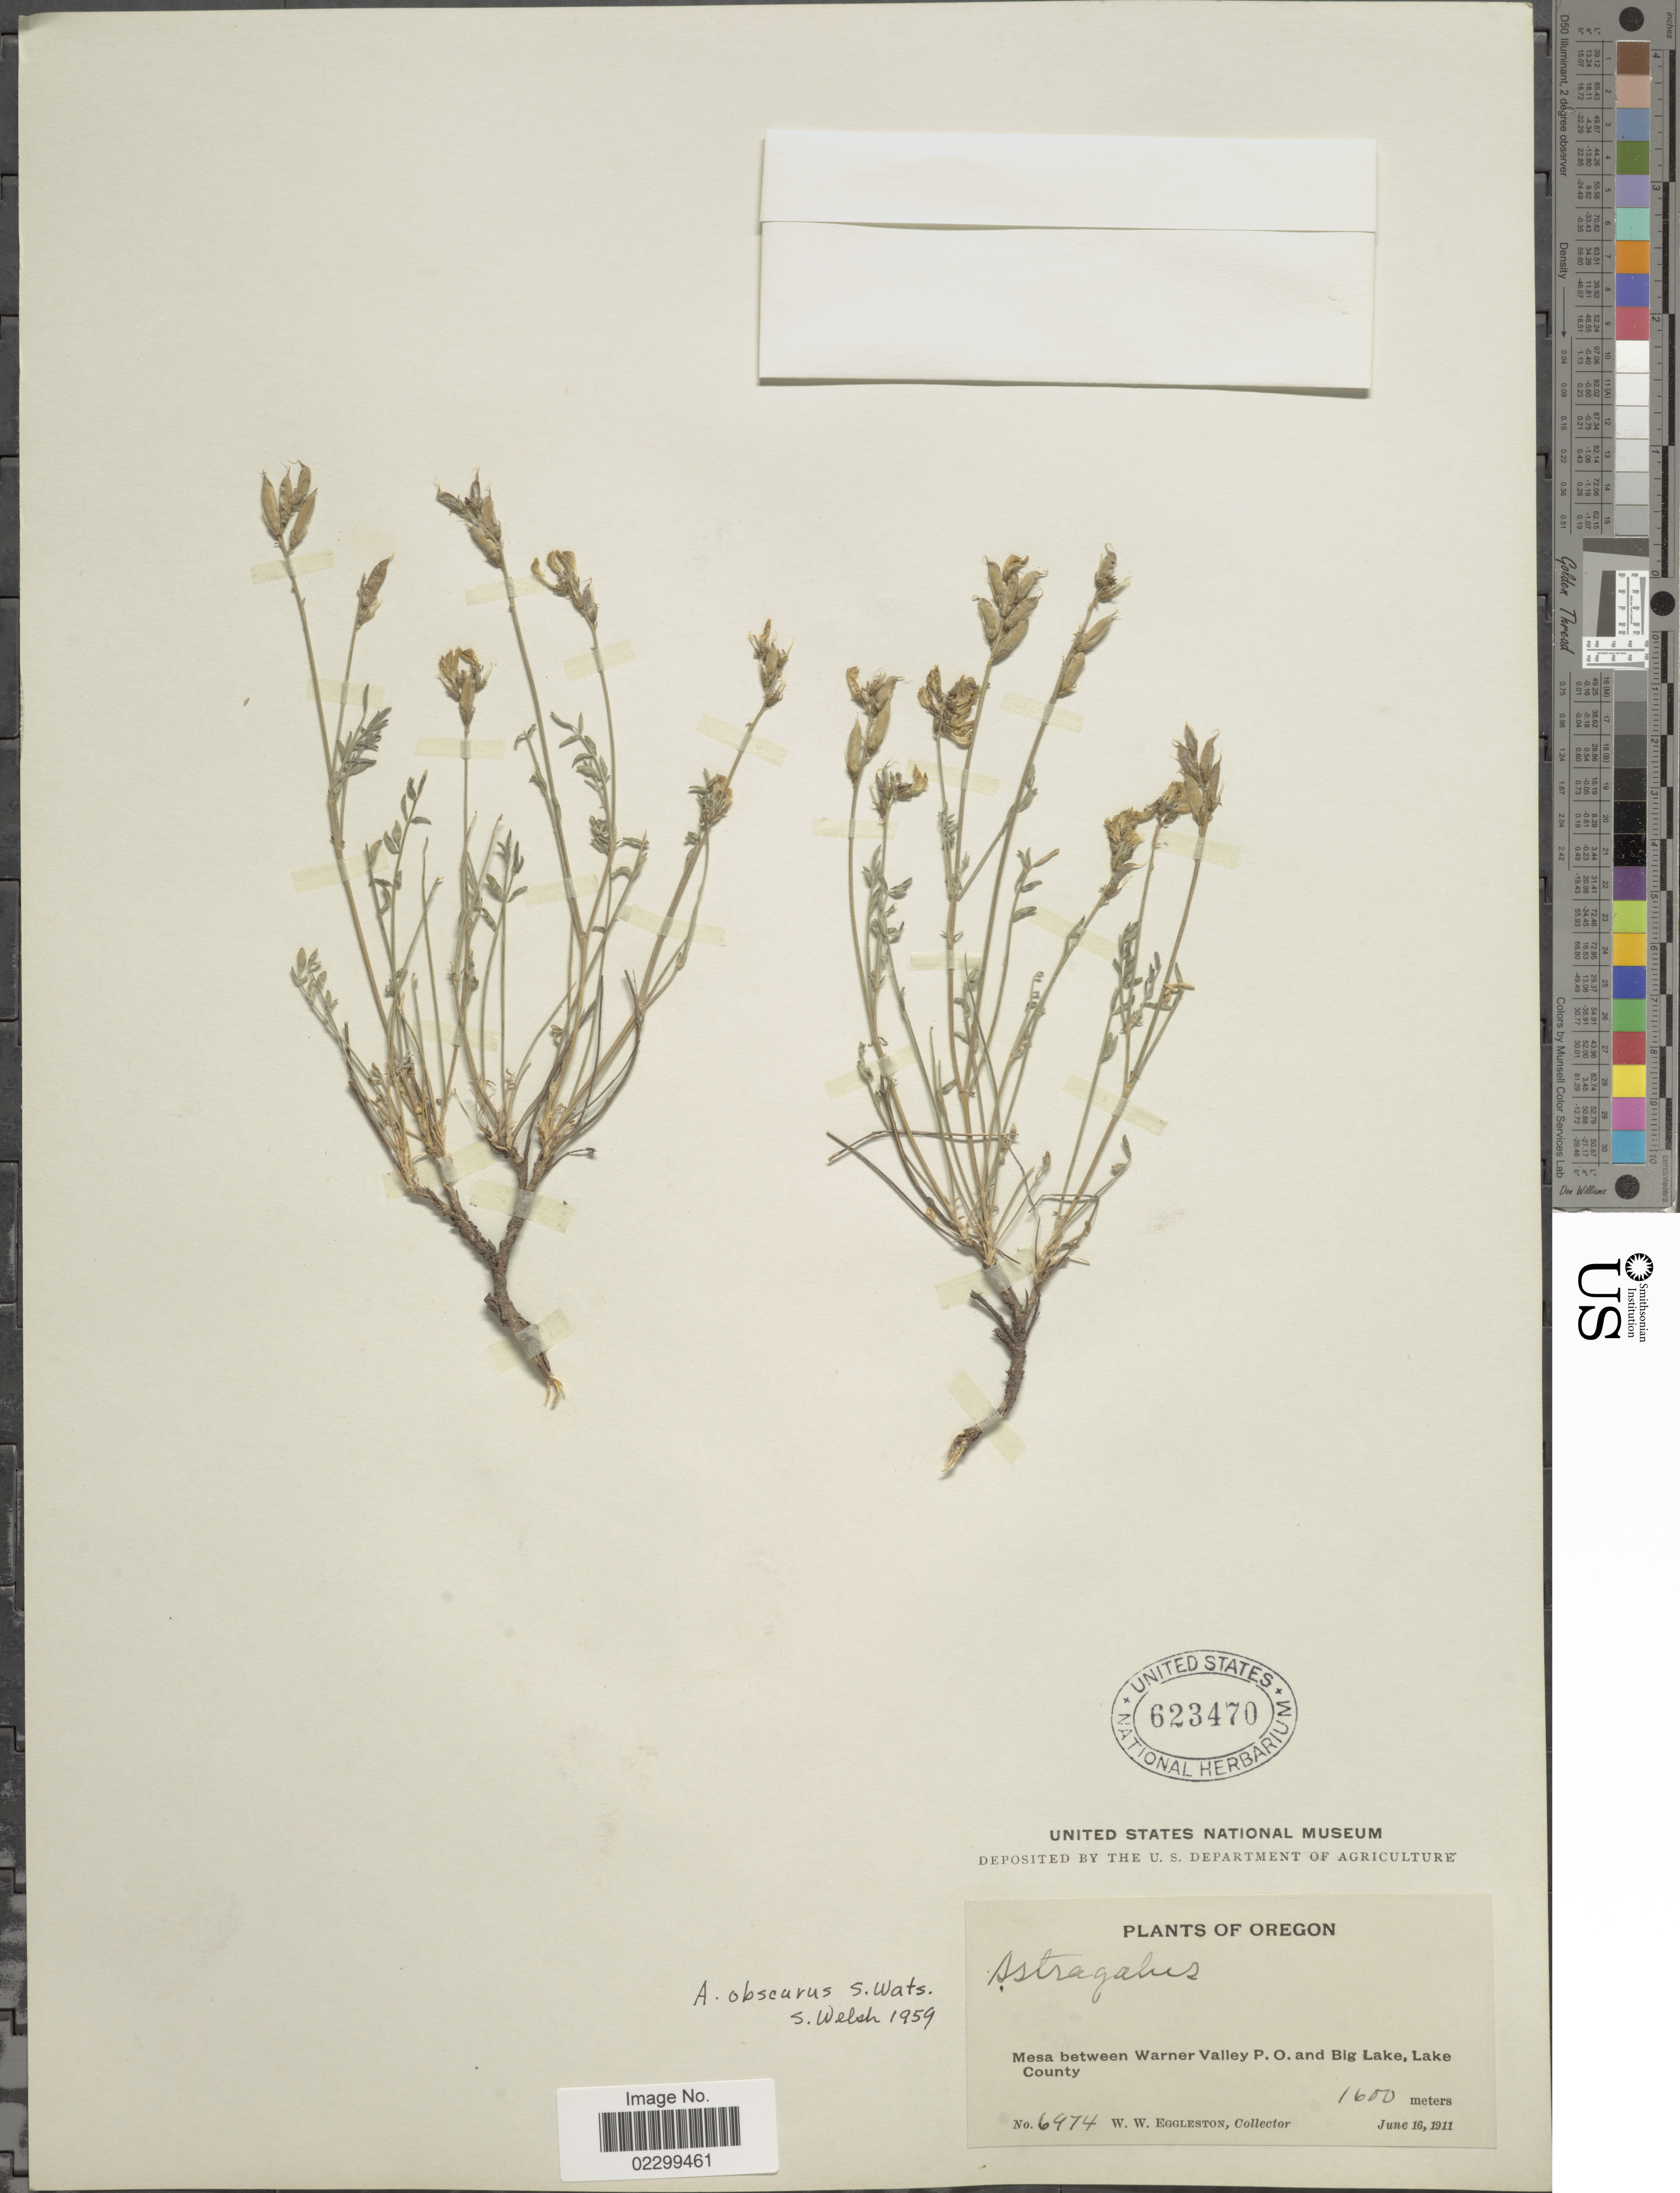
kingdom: Plantae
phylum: Tracheophyta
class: Magnoliopsida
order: Fabales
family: Fabaceae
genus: Astragalus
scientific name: Astragalus obscurus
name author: S. Watson in C. King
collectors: W. W. Eggleston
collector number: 6974*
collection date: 1911-06-16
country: United States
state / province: Oregon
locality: Mesa between Warnner Valley P.O. and Big Lake, Lake County.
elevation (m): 1600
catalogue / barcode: US 623470